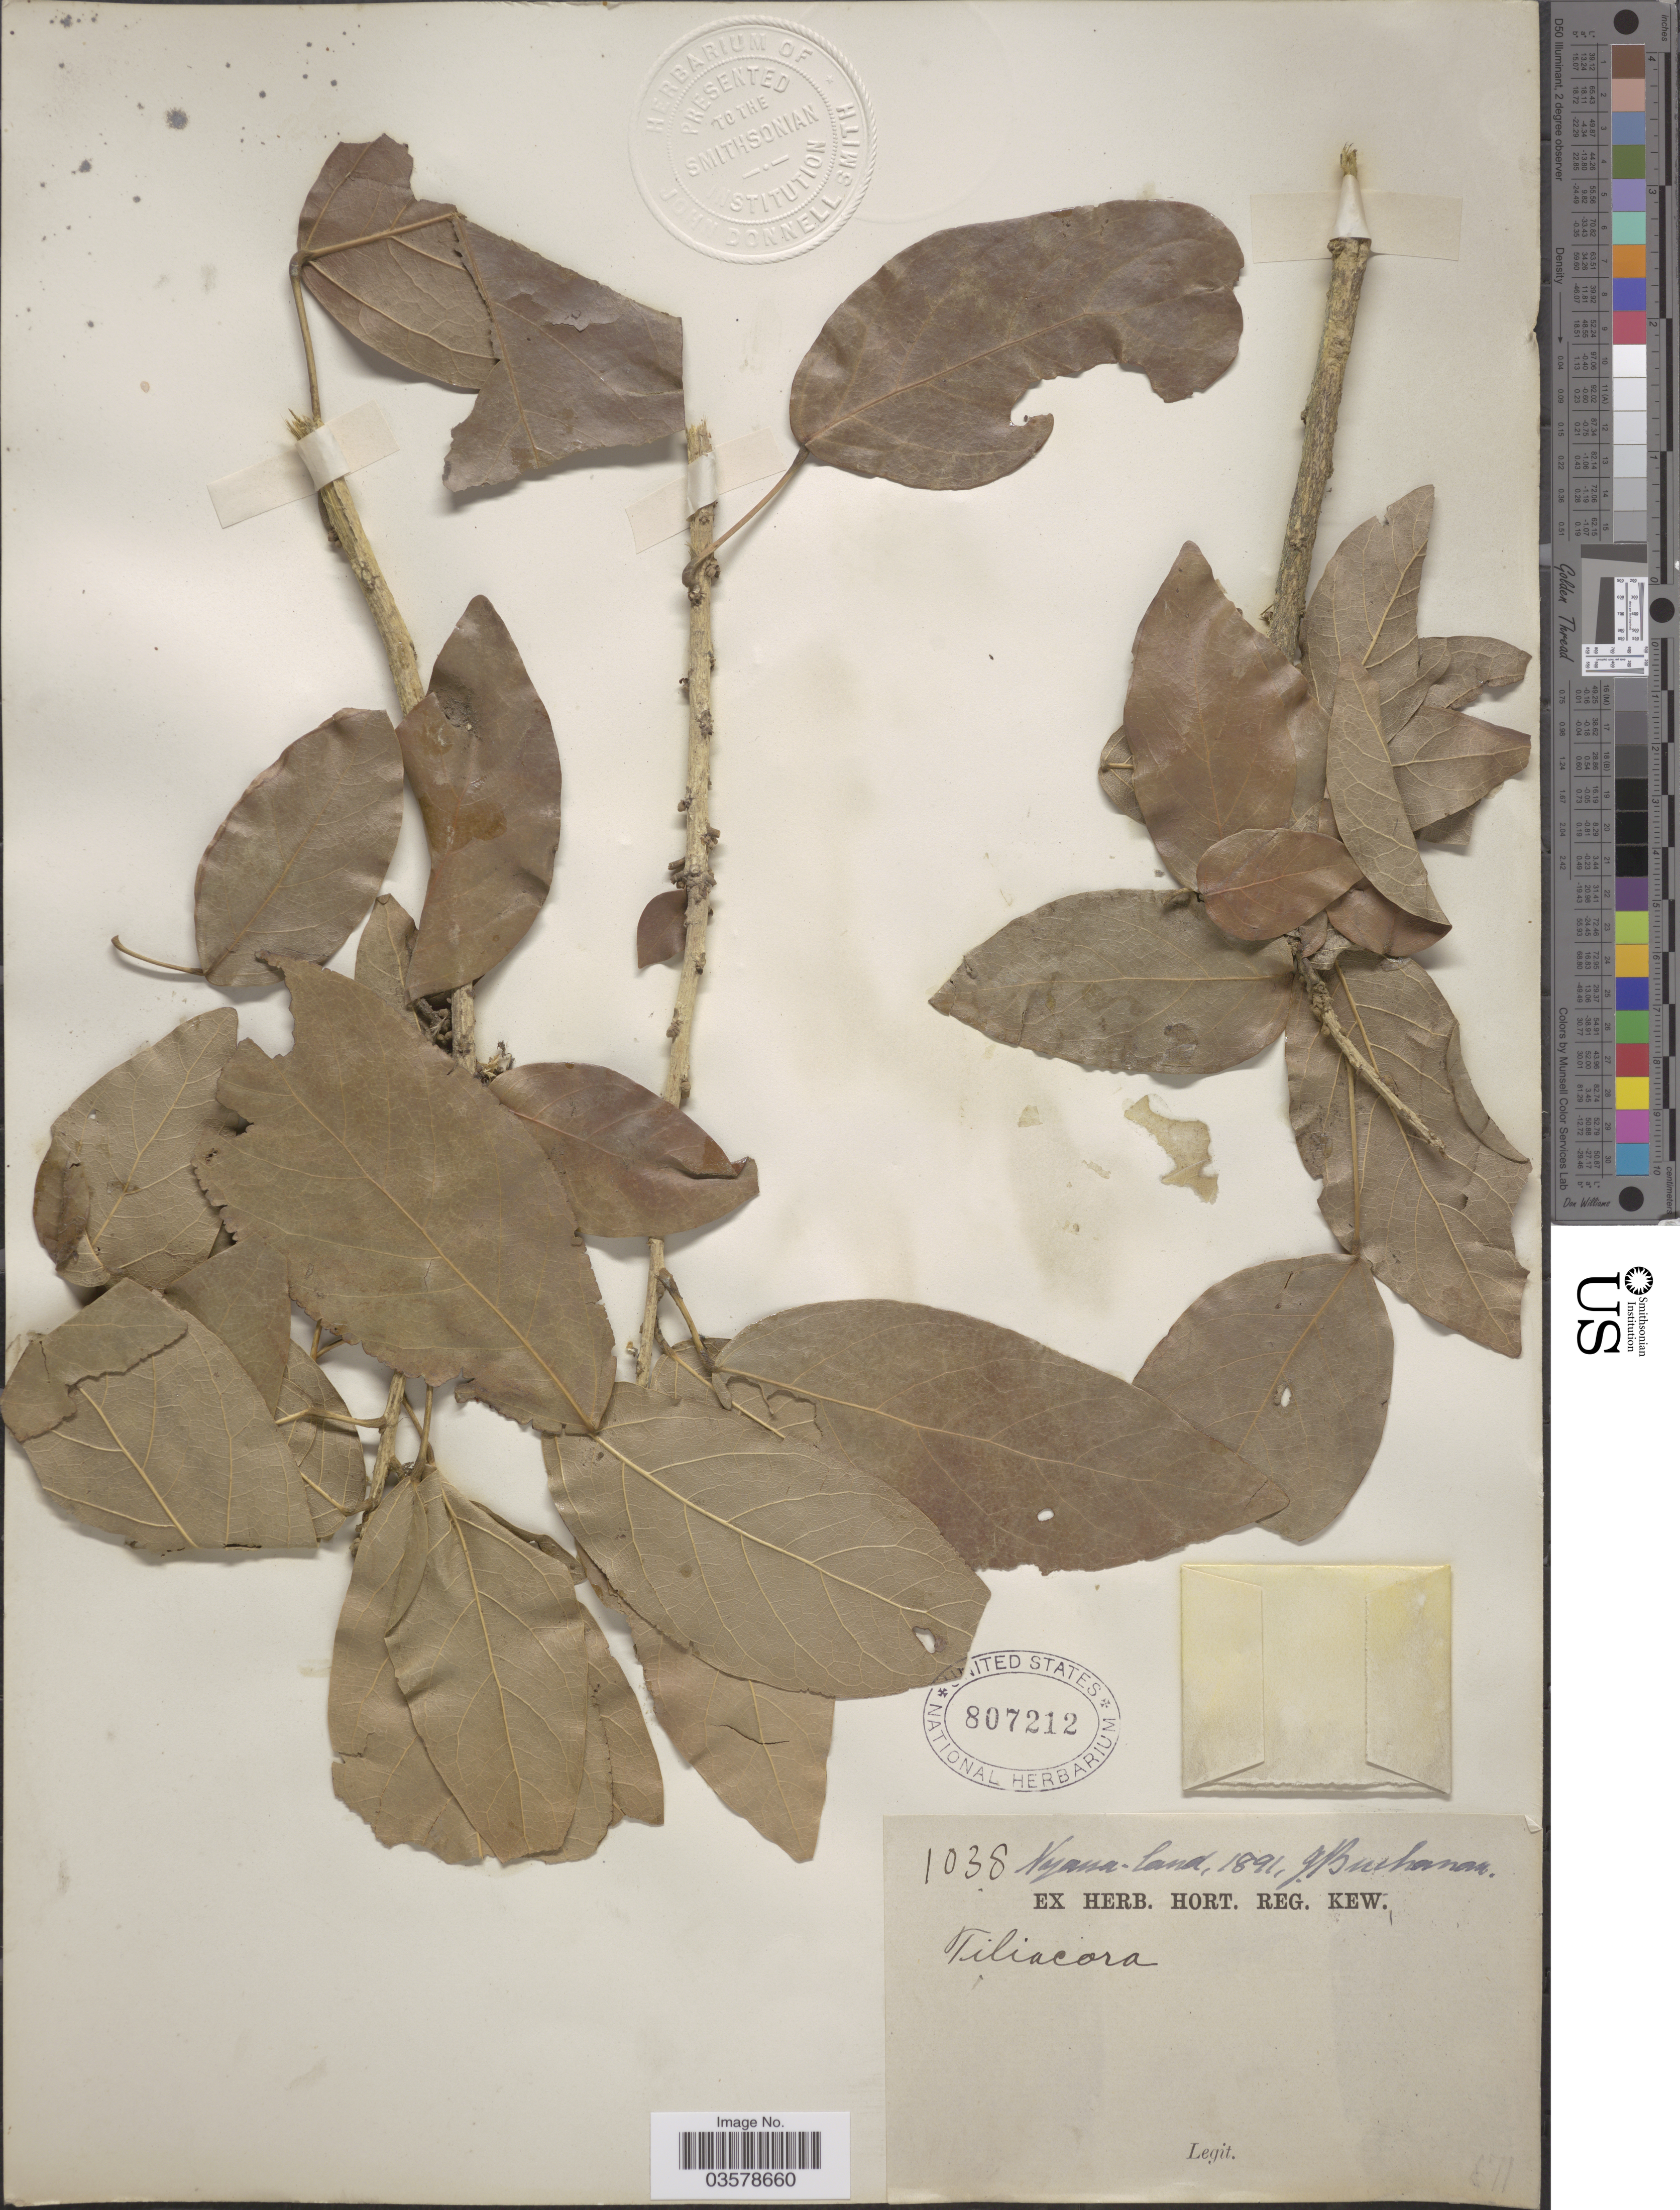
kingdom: Plantae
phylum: Tracheophyta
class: Magnoliopsida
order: Ranunculales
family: Menispermaceae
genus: Tiliacora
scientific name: Tiliacora sp.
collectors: J. Buchanan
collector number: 1038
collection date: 1891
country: Malawi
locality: Nyassa-land.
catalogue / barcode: US 807212